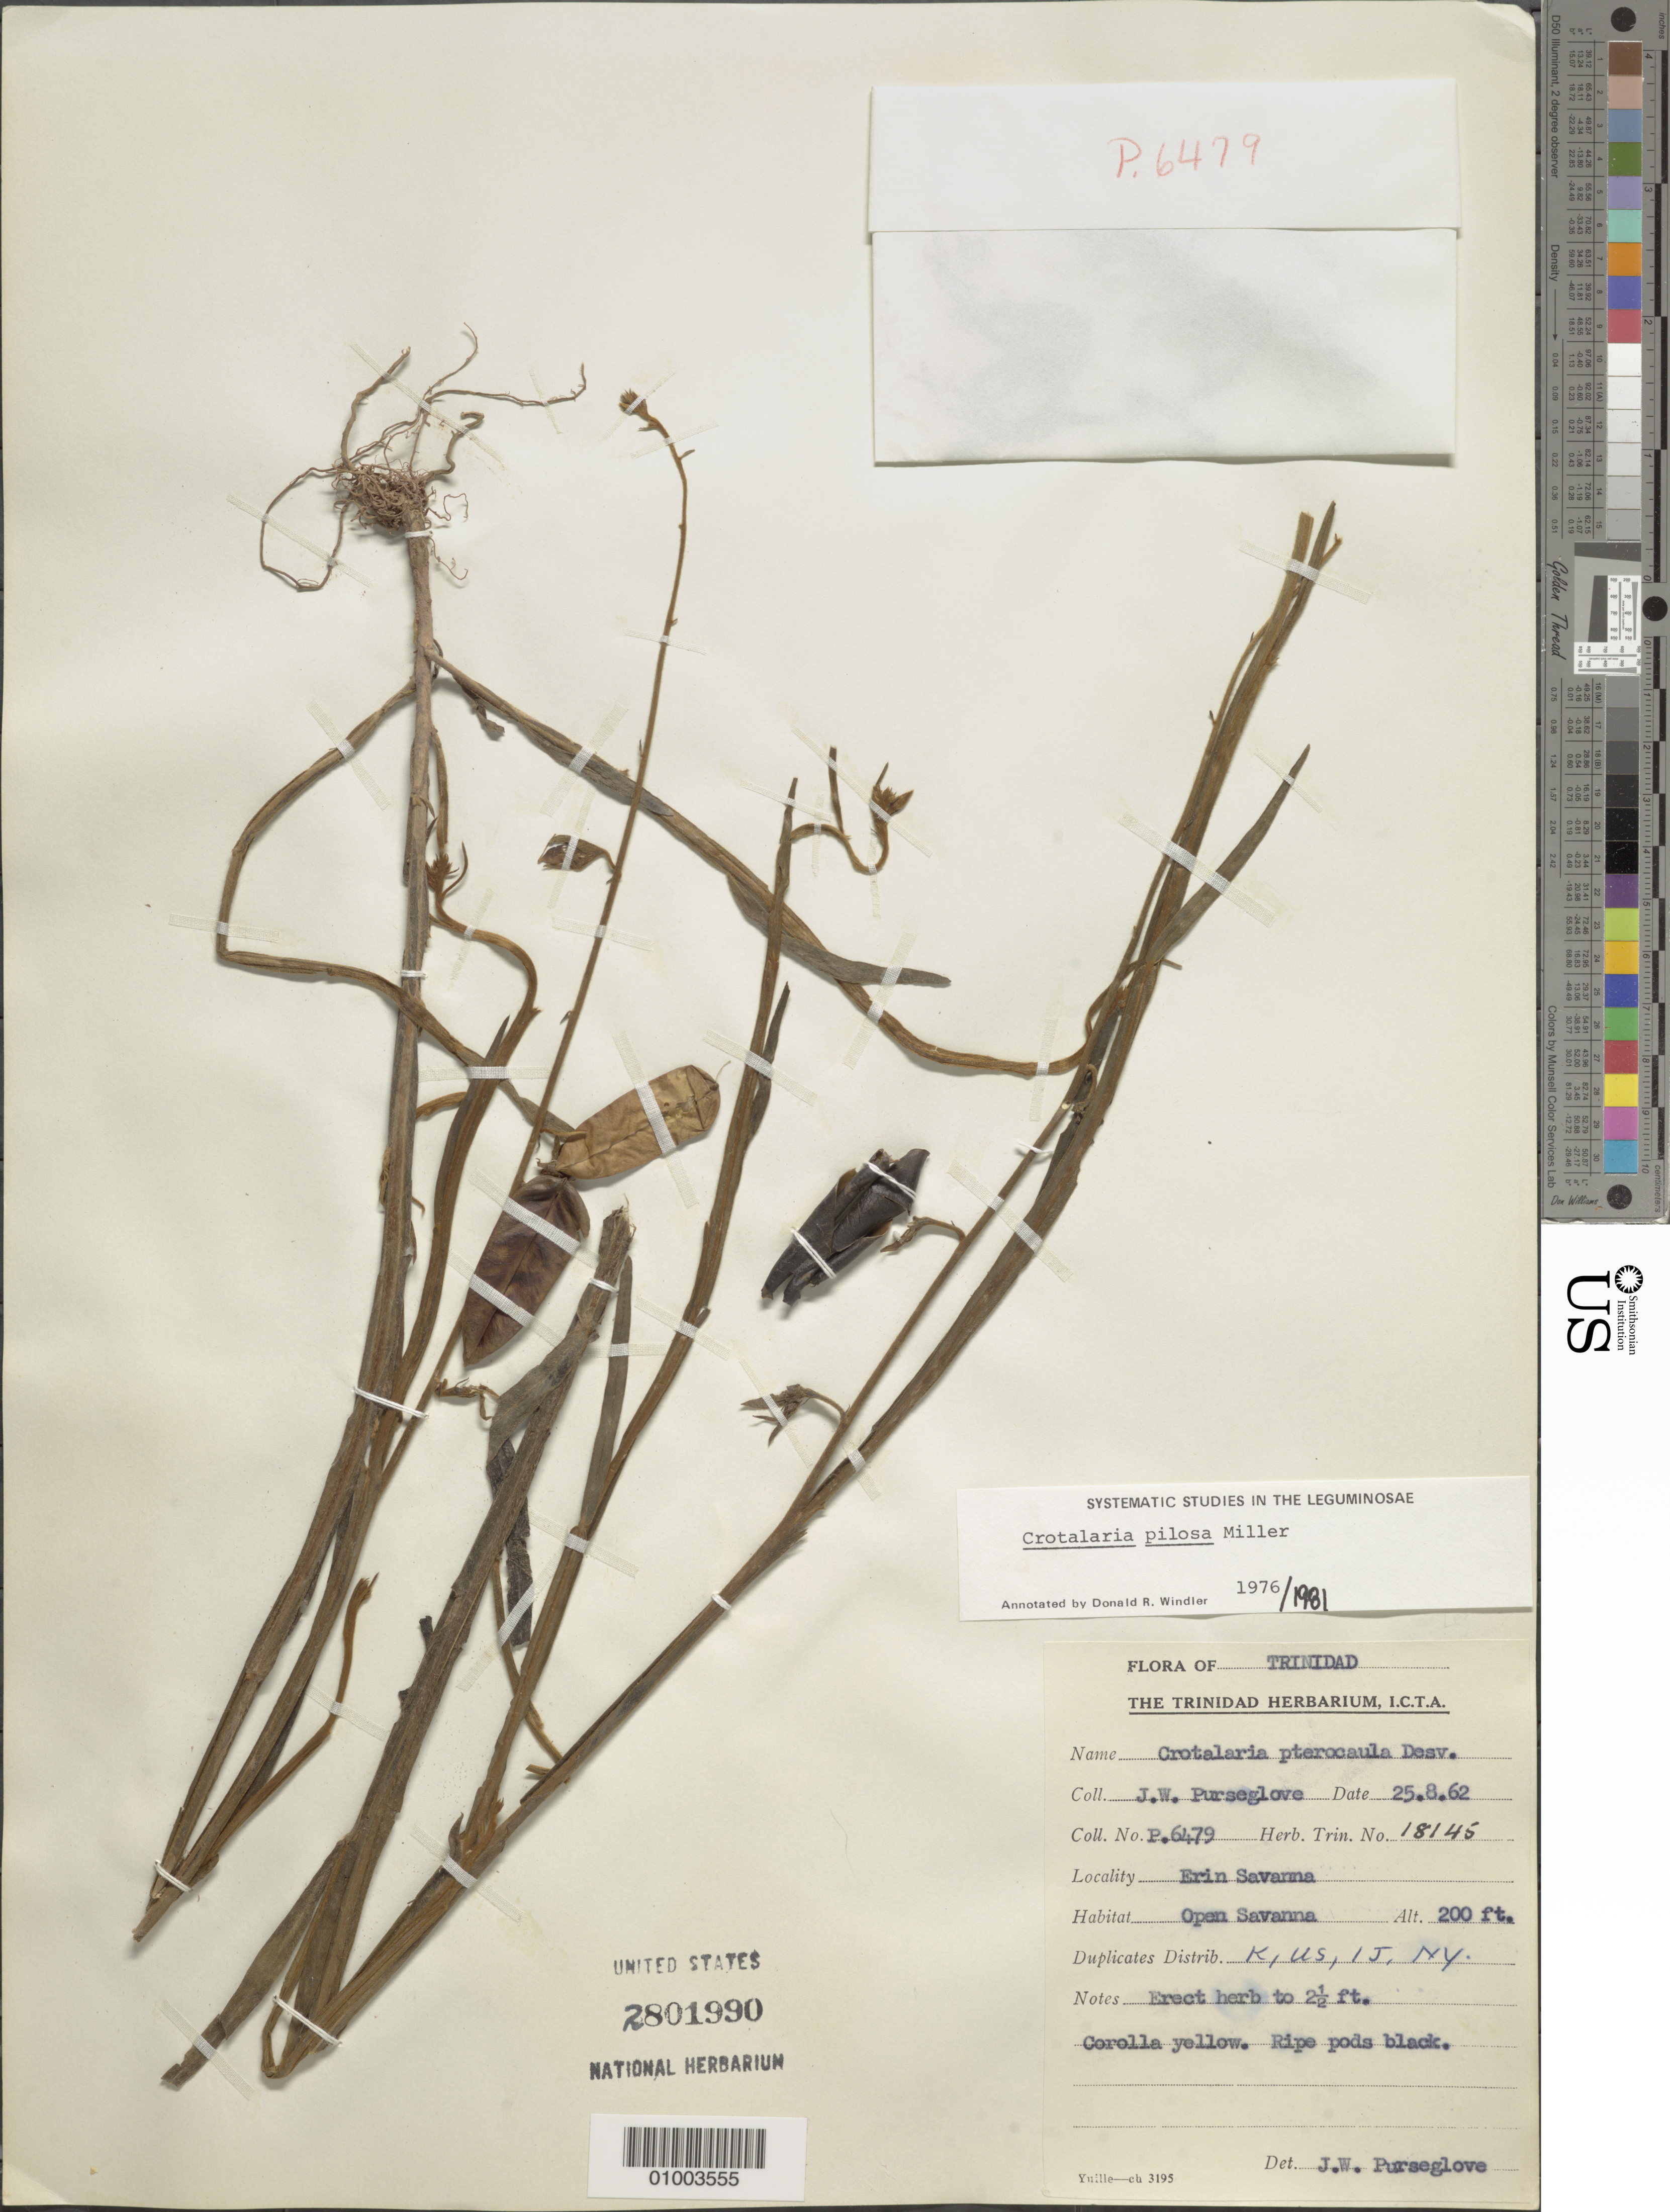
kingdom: Plantae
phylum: Tracheophyta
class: Magnoliopsida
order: Fabales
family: Fabaceae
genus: Crotalaria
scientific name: Crotalaria pilosa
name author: Mill.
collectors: J. Purseglove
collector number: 6479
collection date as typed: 25 Aug 1962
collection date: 1962-08-25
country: Trinidad and Tobago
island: Trinidad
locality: Erin Savanna (Open Savanna). Erect herb to 2.5 ft. Corolla yellow. Ripe pods black.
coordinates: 0 N, 0 E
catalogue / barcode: US 2801990